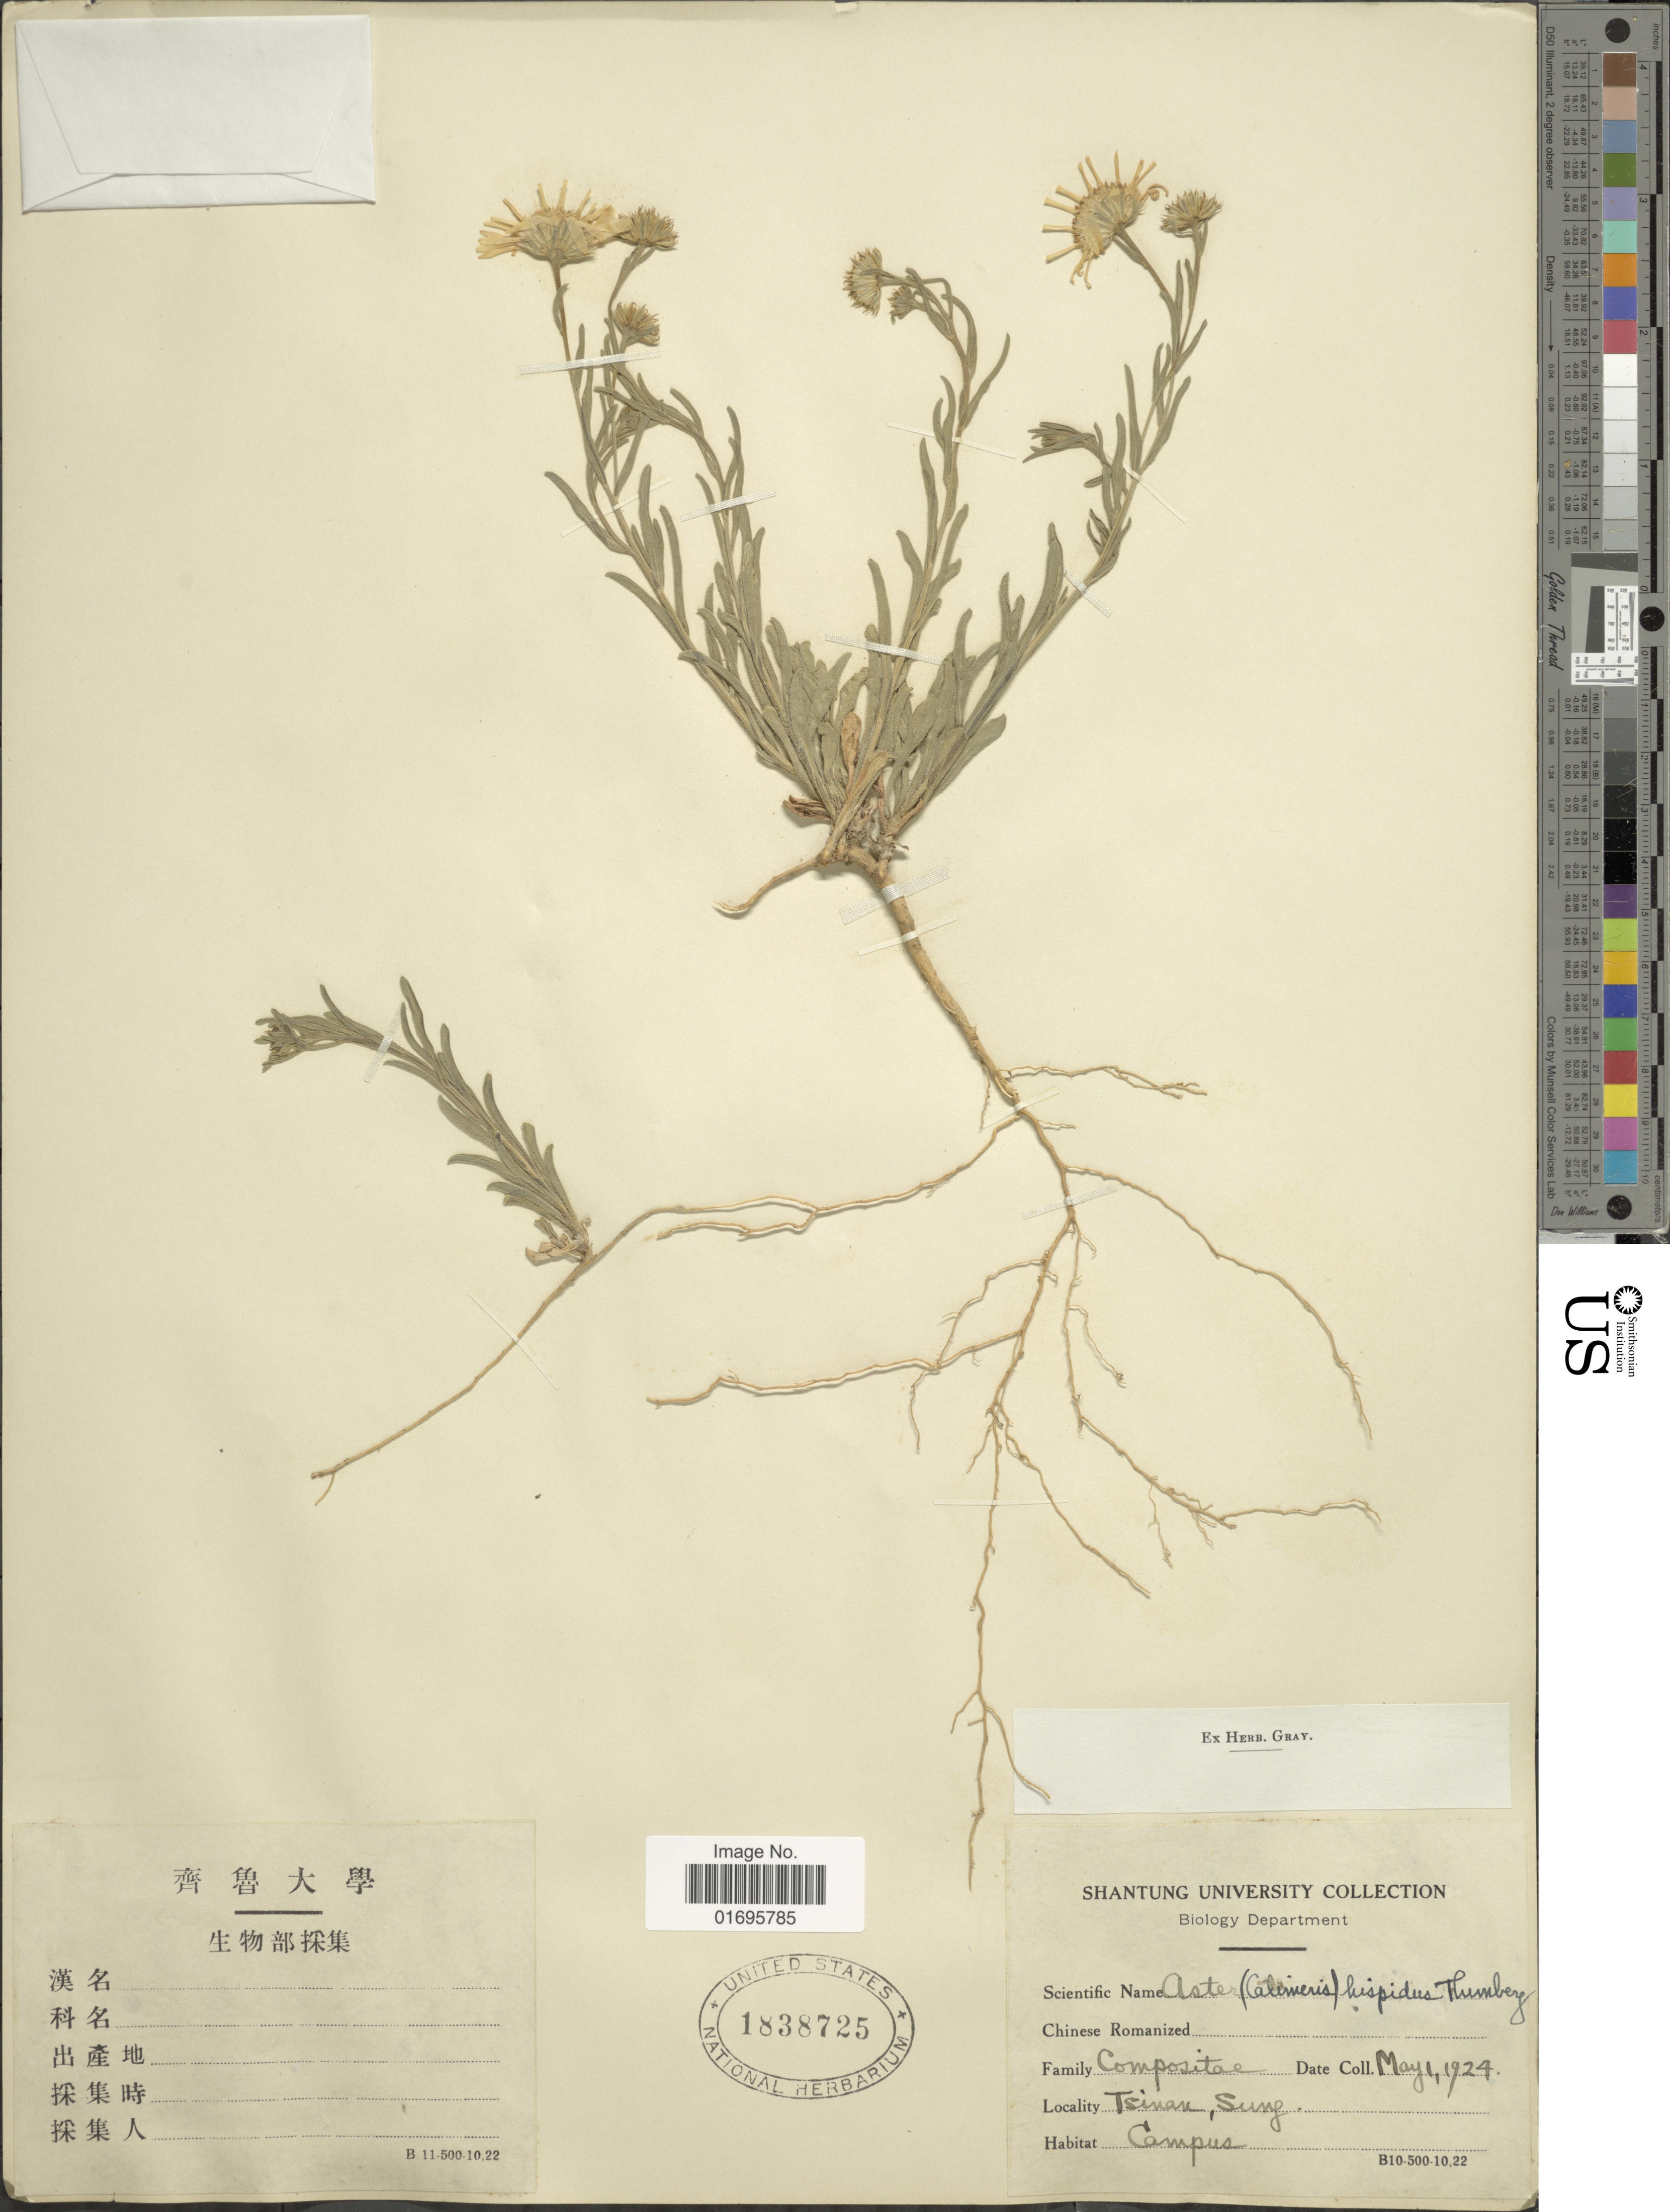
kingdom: Plantae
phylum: Tracheophyta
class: Magnoliopsida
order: Asterales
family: Asteraceae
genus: Heteropappus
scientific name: Heteropappus hispidus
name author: (Thunb.) Less.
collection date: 1924-05-01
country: China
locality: Tsinan, Sung.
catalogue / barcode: US 1838725